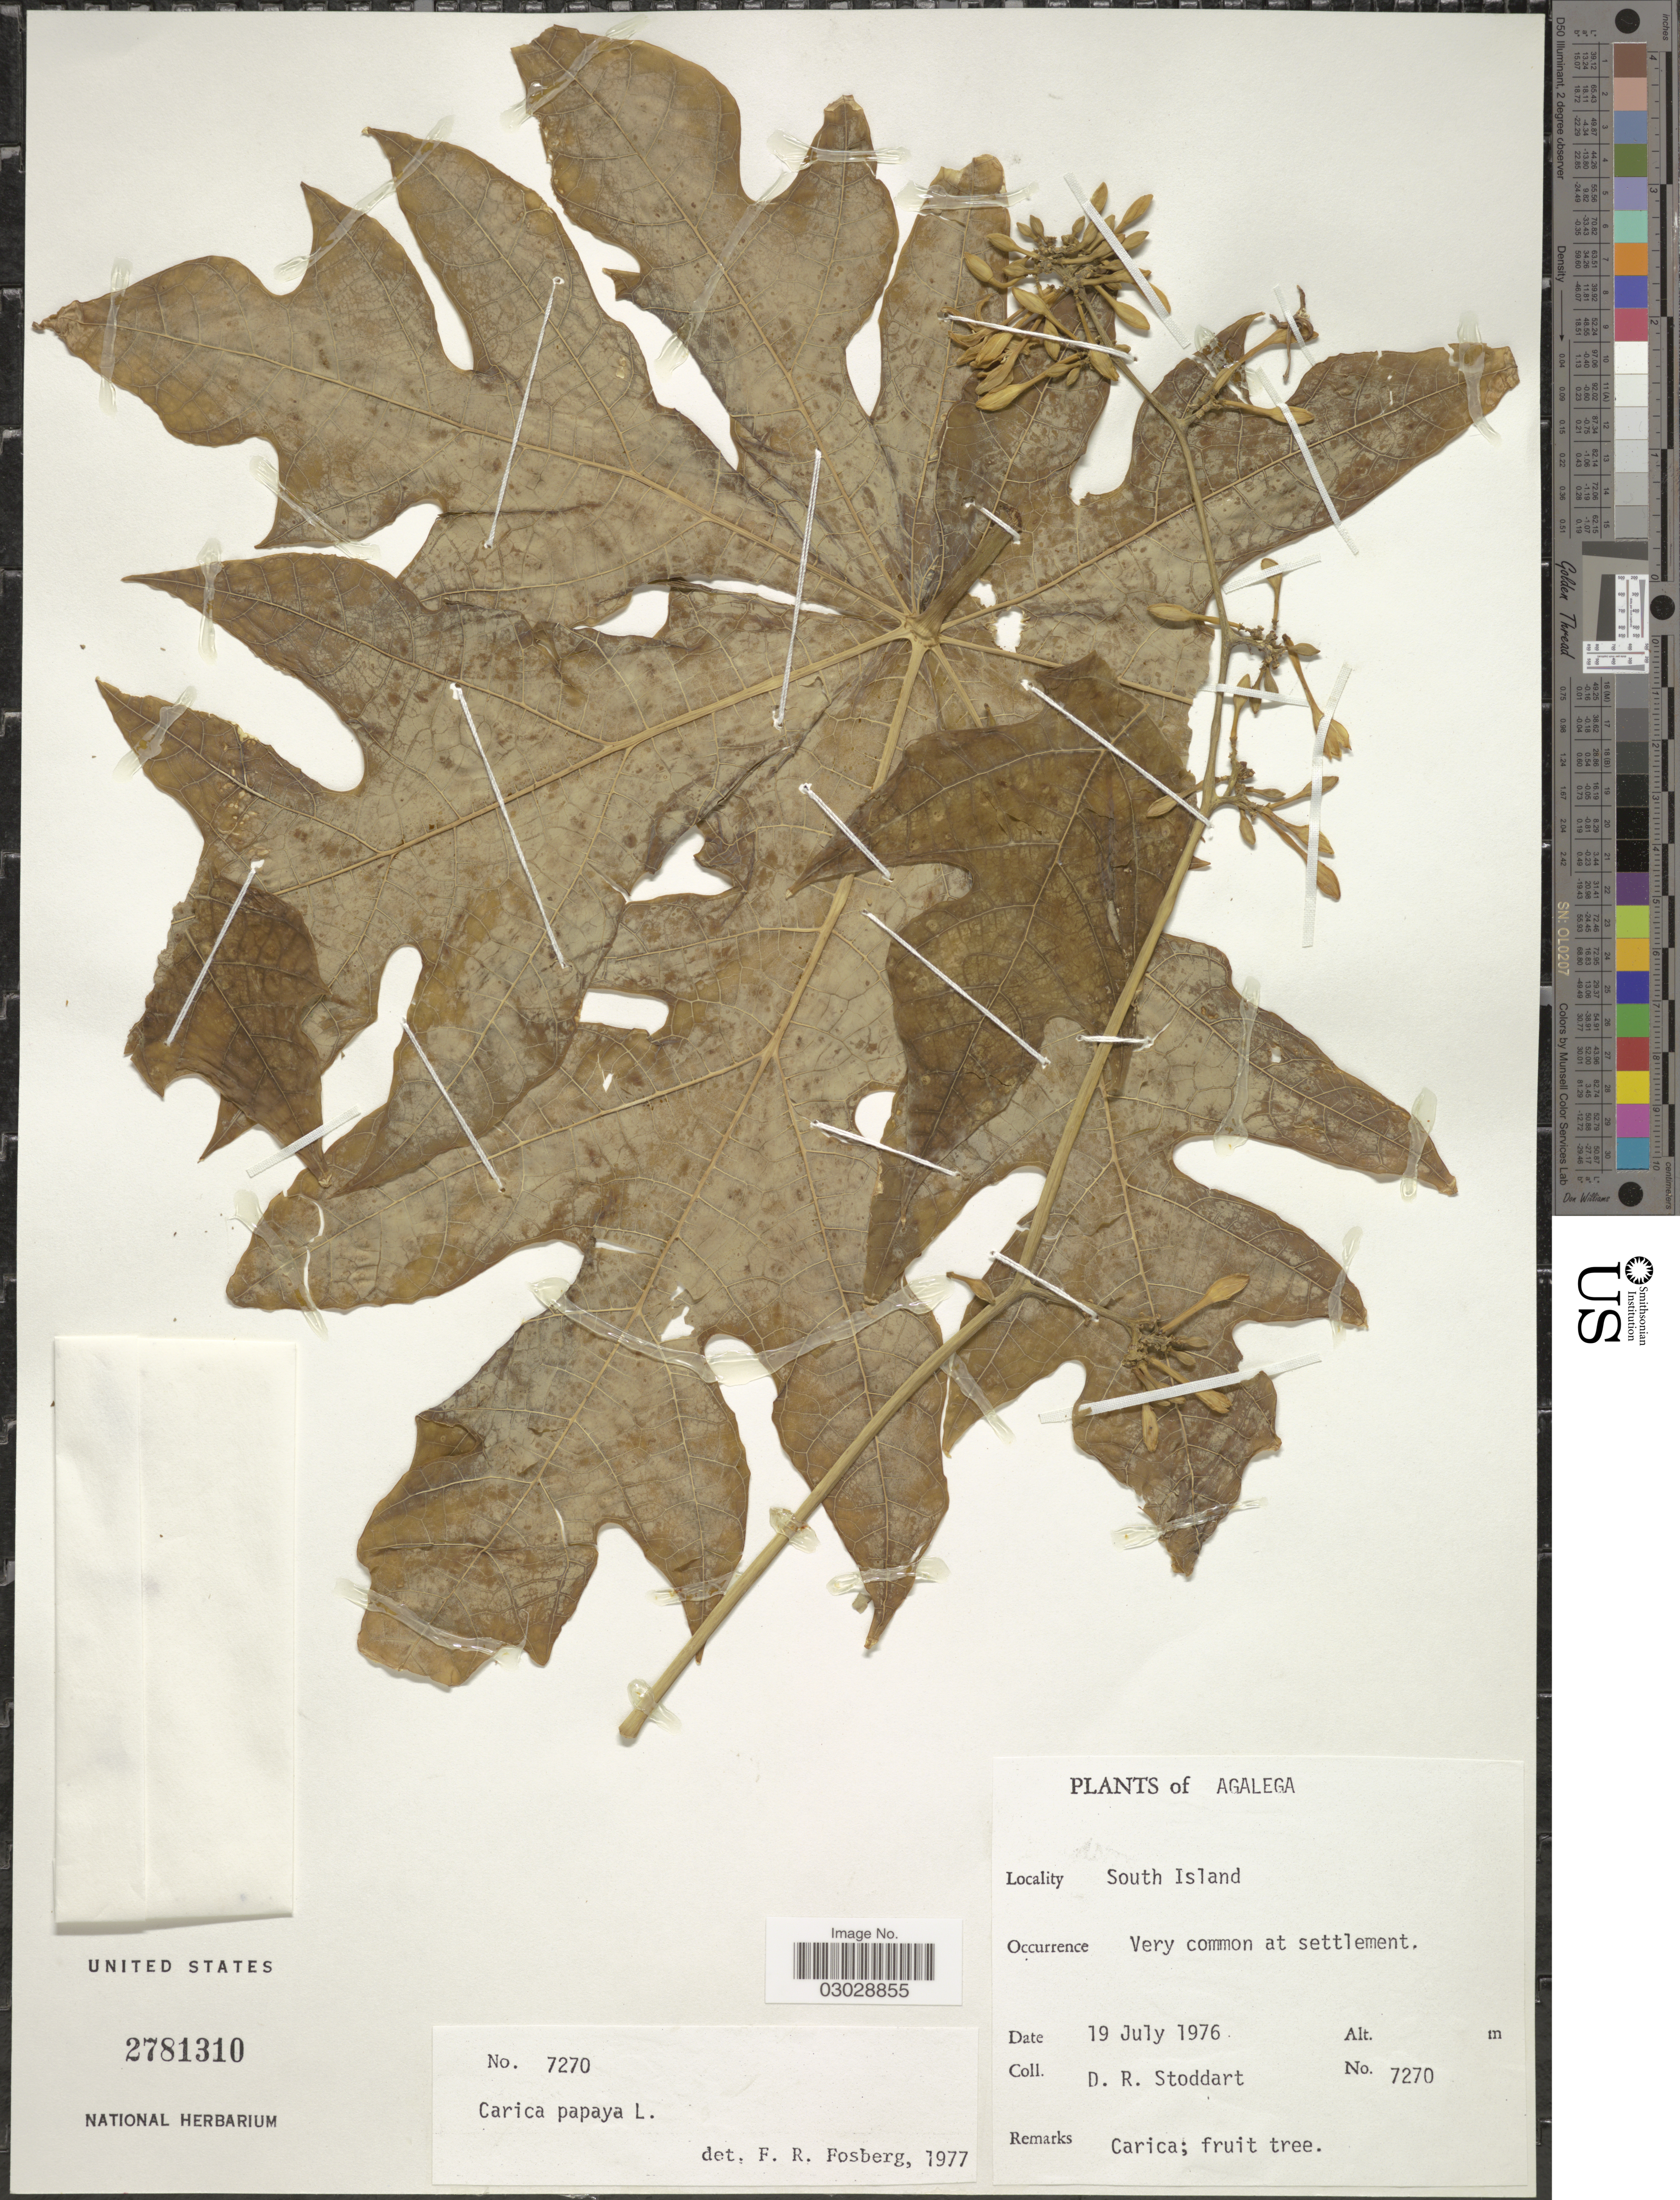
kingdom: Plantae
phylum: Tracheophyta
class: Magnoliopsida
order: Brassicales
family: Caricaceae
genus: Carica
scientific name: Carica papaya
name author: L.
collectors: D. R. Stoddart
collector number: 7270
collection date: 1976-07-19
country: Mauritius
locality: Agalega. South Island.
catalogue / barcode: US 2781310